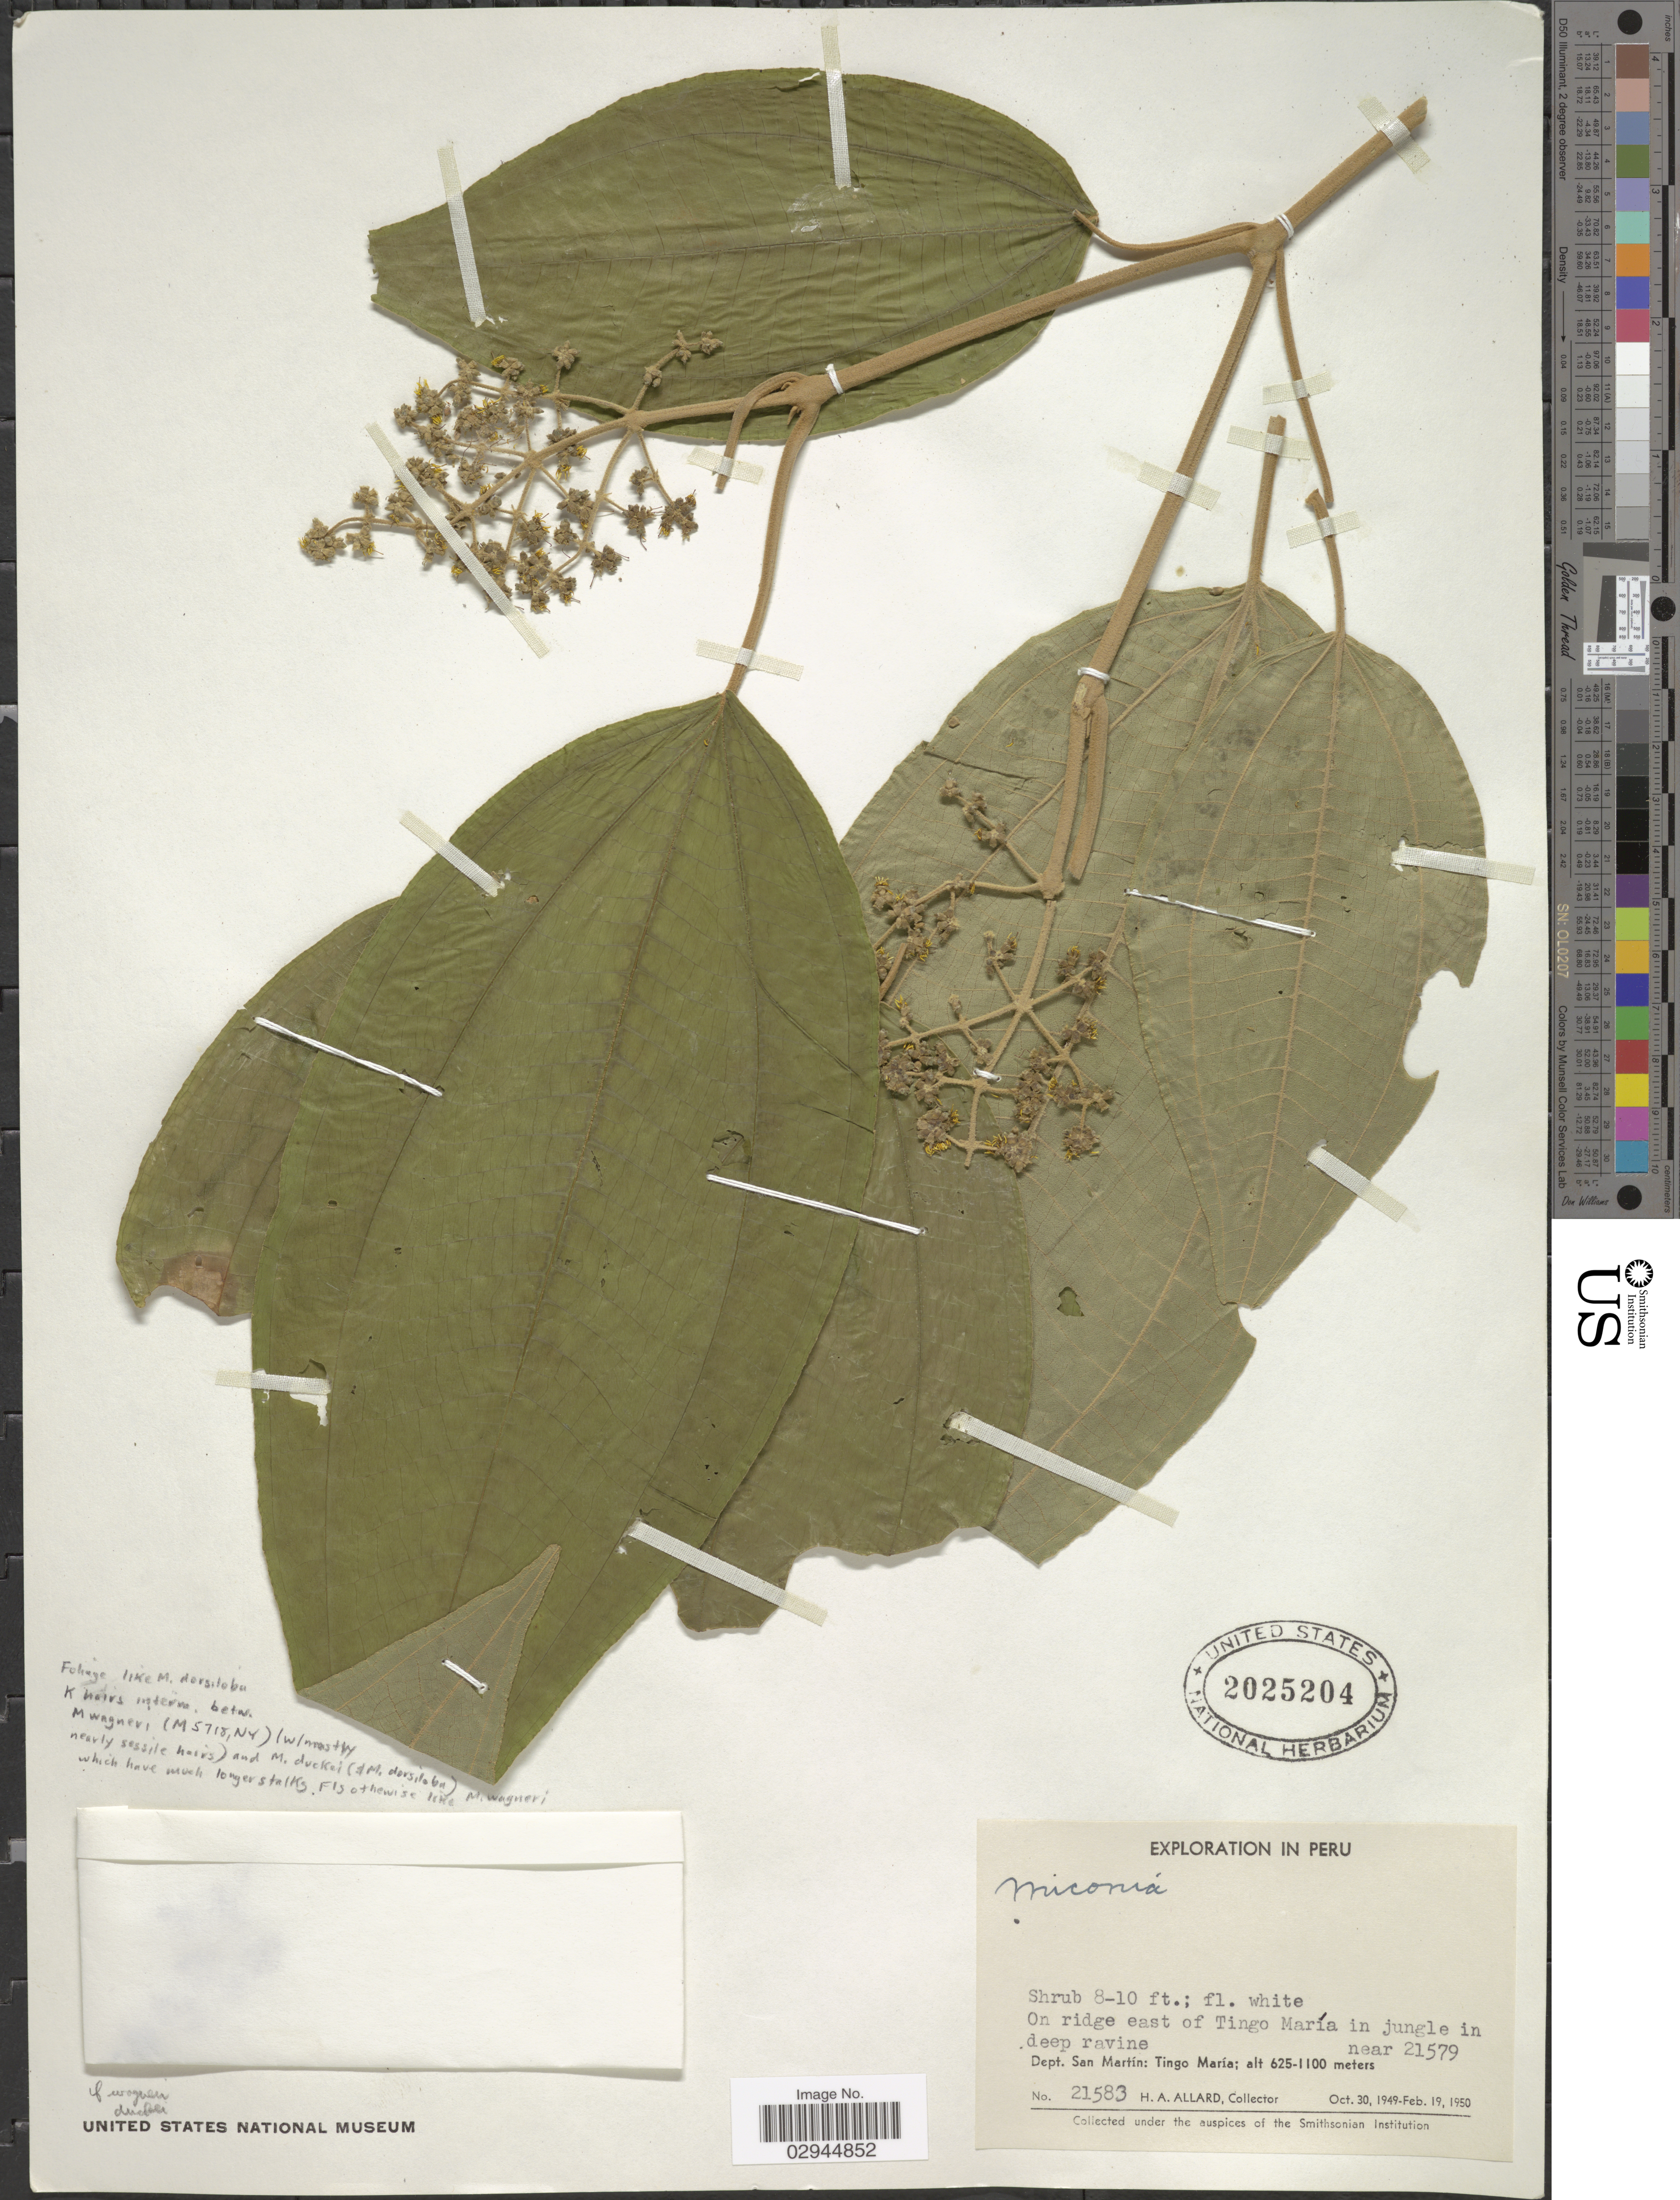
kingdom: Plantae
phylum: Tracheophyta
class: Magnoliopsida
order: Myrtales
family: Melastomataceae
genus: Miconia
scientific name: Miconia wagneri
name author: J.F. Macbr.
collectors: H. A. Allard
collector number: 21583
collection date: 1949-10-30/1950-02-19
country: Peru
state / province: San Martín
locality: Dept. San Matín: Tingo María. Near 21579 [unsure placement].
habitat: on ridge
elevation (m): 625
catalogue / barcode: US 2025204